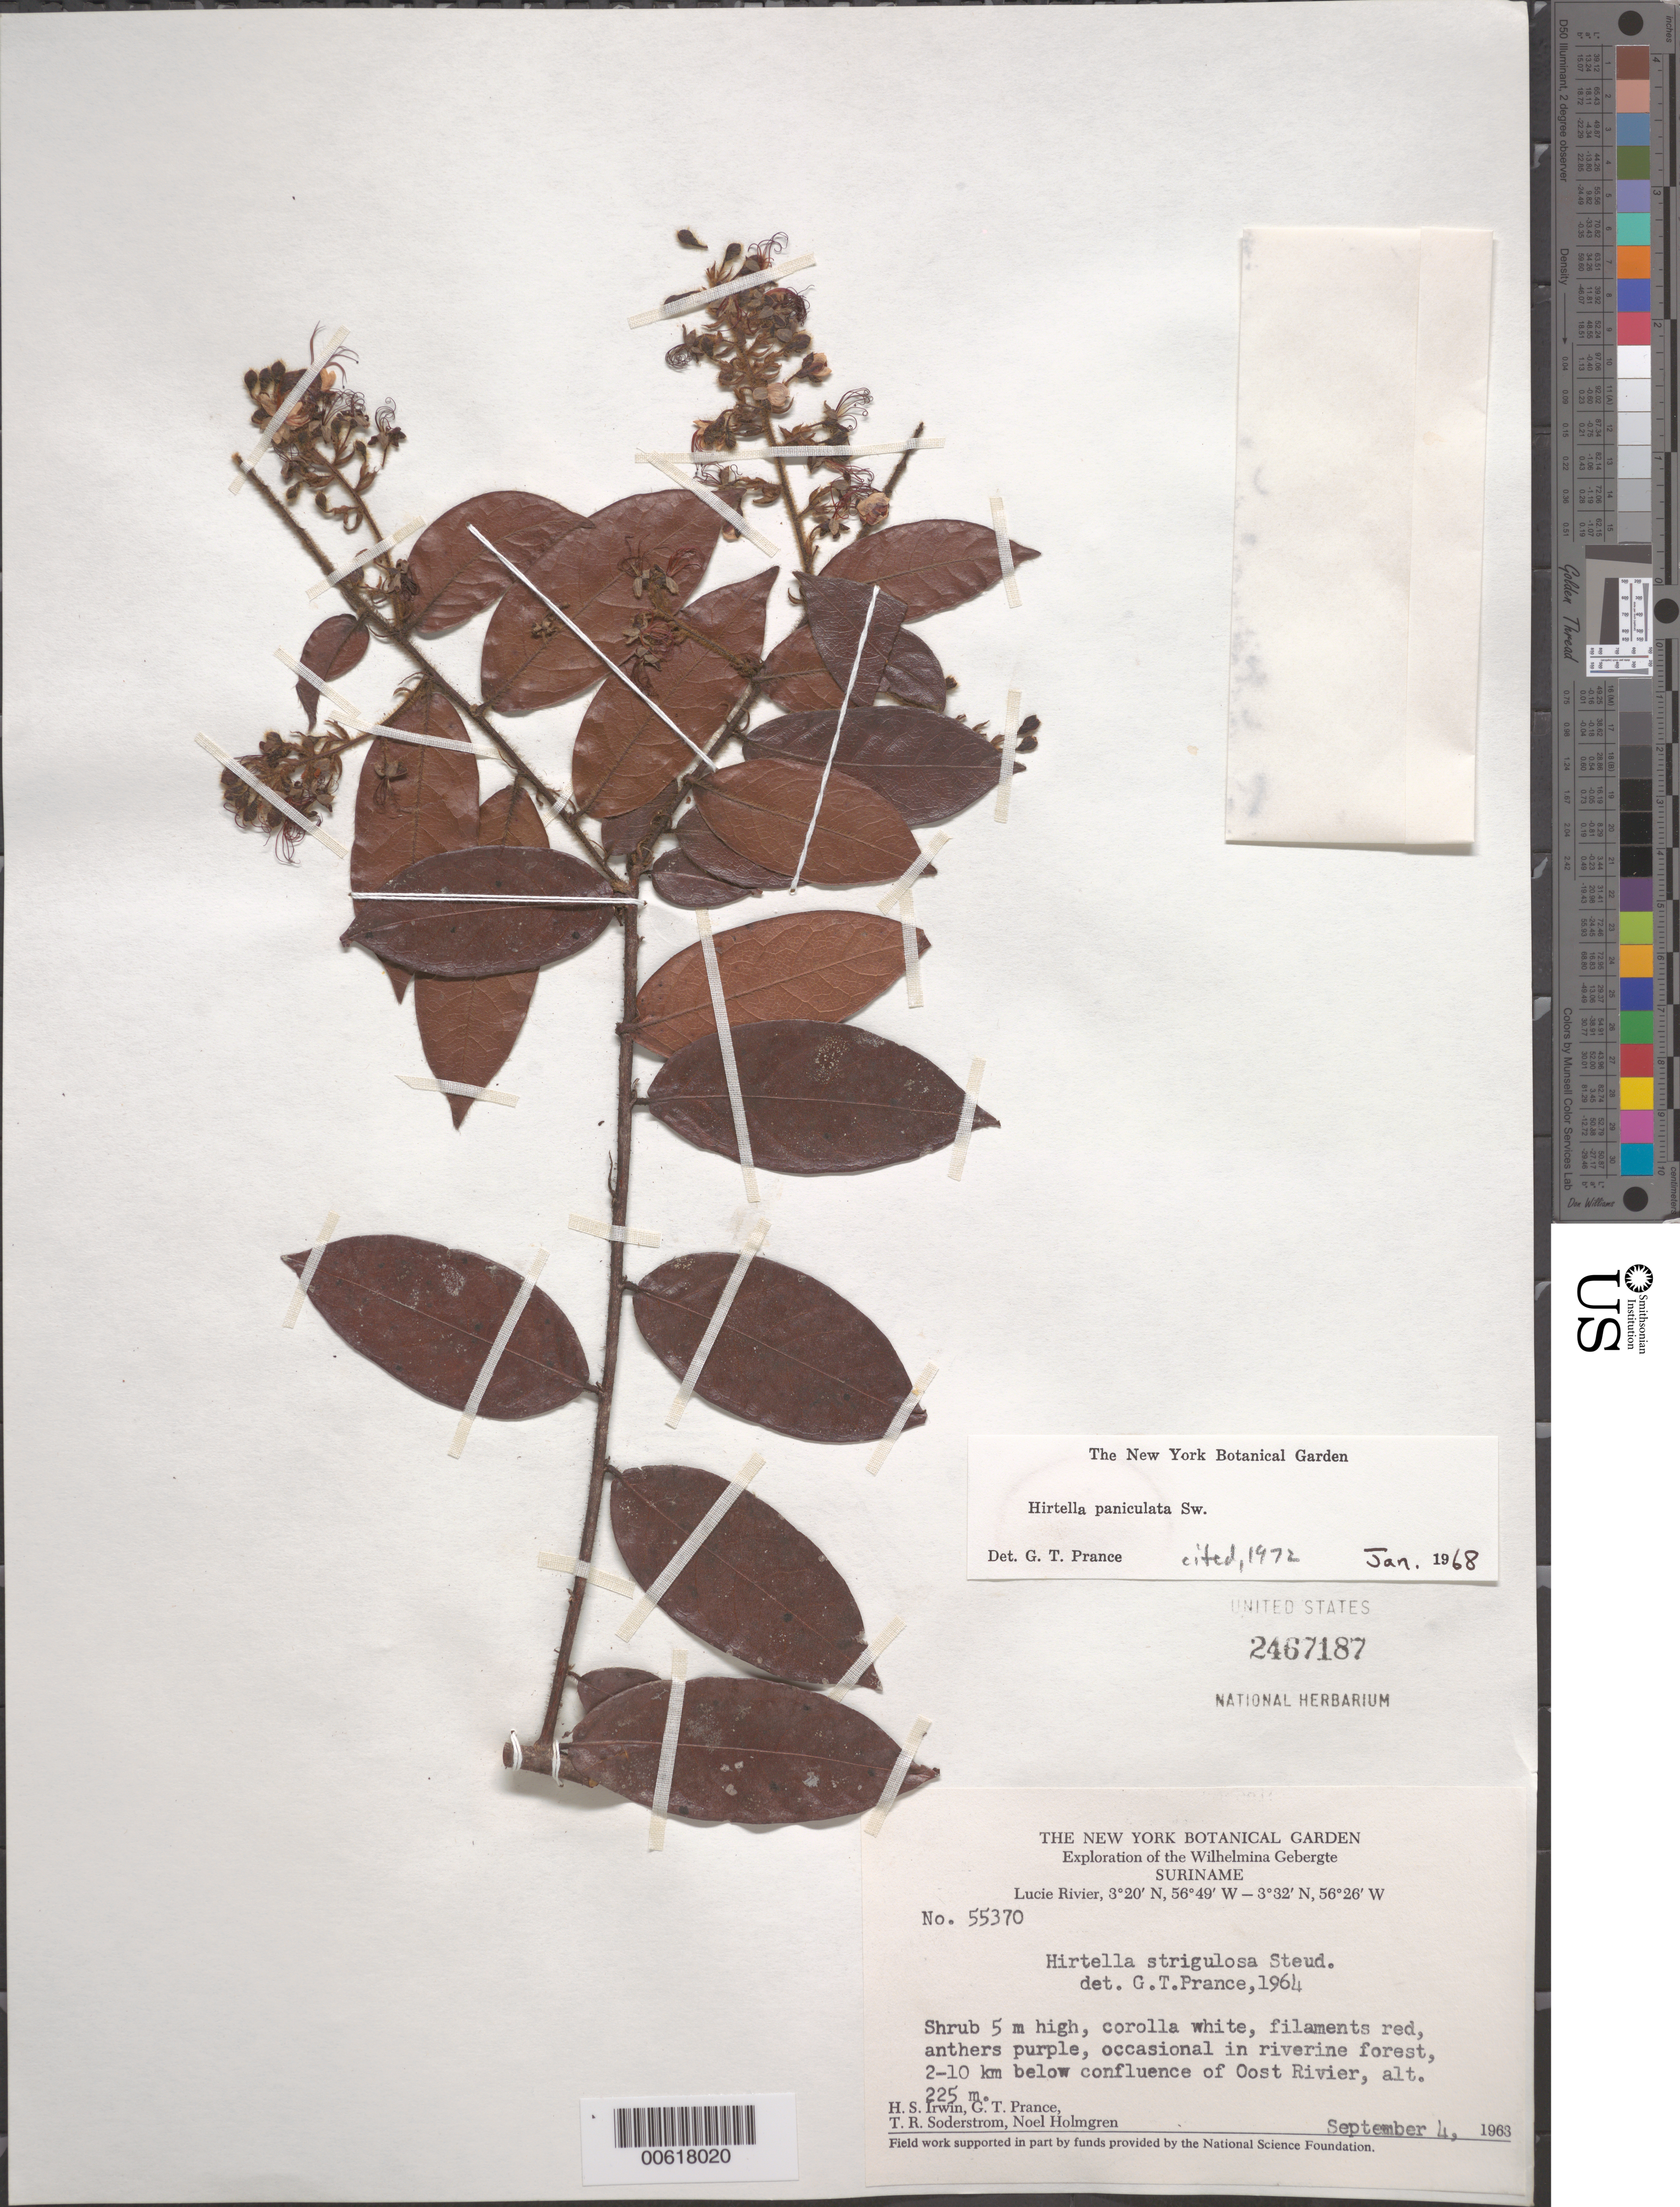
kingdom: Plantae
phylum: Tracheophyta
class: Magnoliopsida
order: Malpighiales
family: Chrysobalanaceae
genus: Hirtella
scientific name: Hirtella paniculata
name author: Sw.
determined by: Prance, G. T.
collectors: H. Irwin, G. T. Prance, T. R. Soderstrom & N. H. Holmgren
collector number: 55370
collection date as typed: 4-Sep-63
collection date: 1963-09-04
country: Suriname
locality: Lucie R., 2-10 km below confl. with Oost R., Wilhelmina Gebergte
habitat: Riverine forest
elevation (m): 225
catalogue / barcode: US 2467187